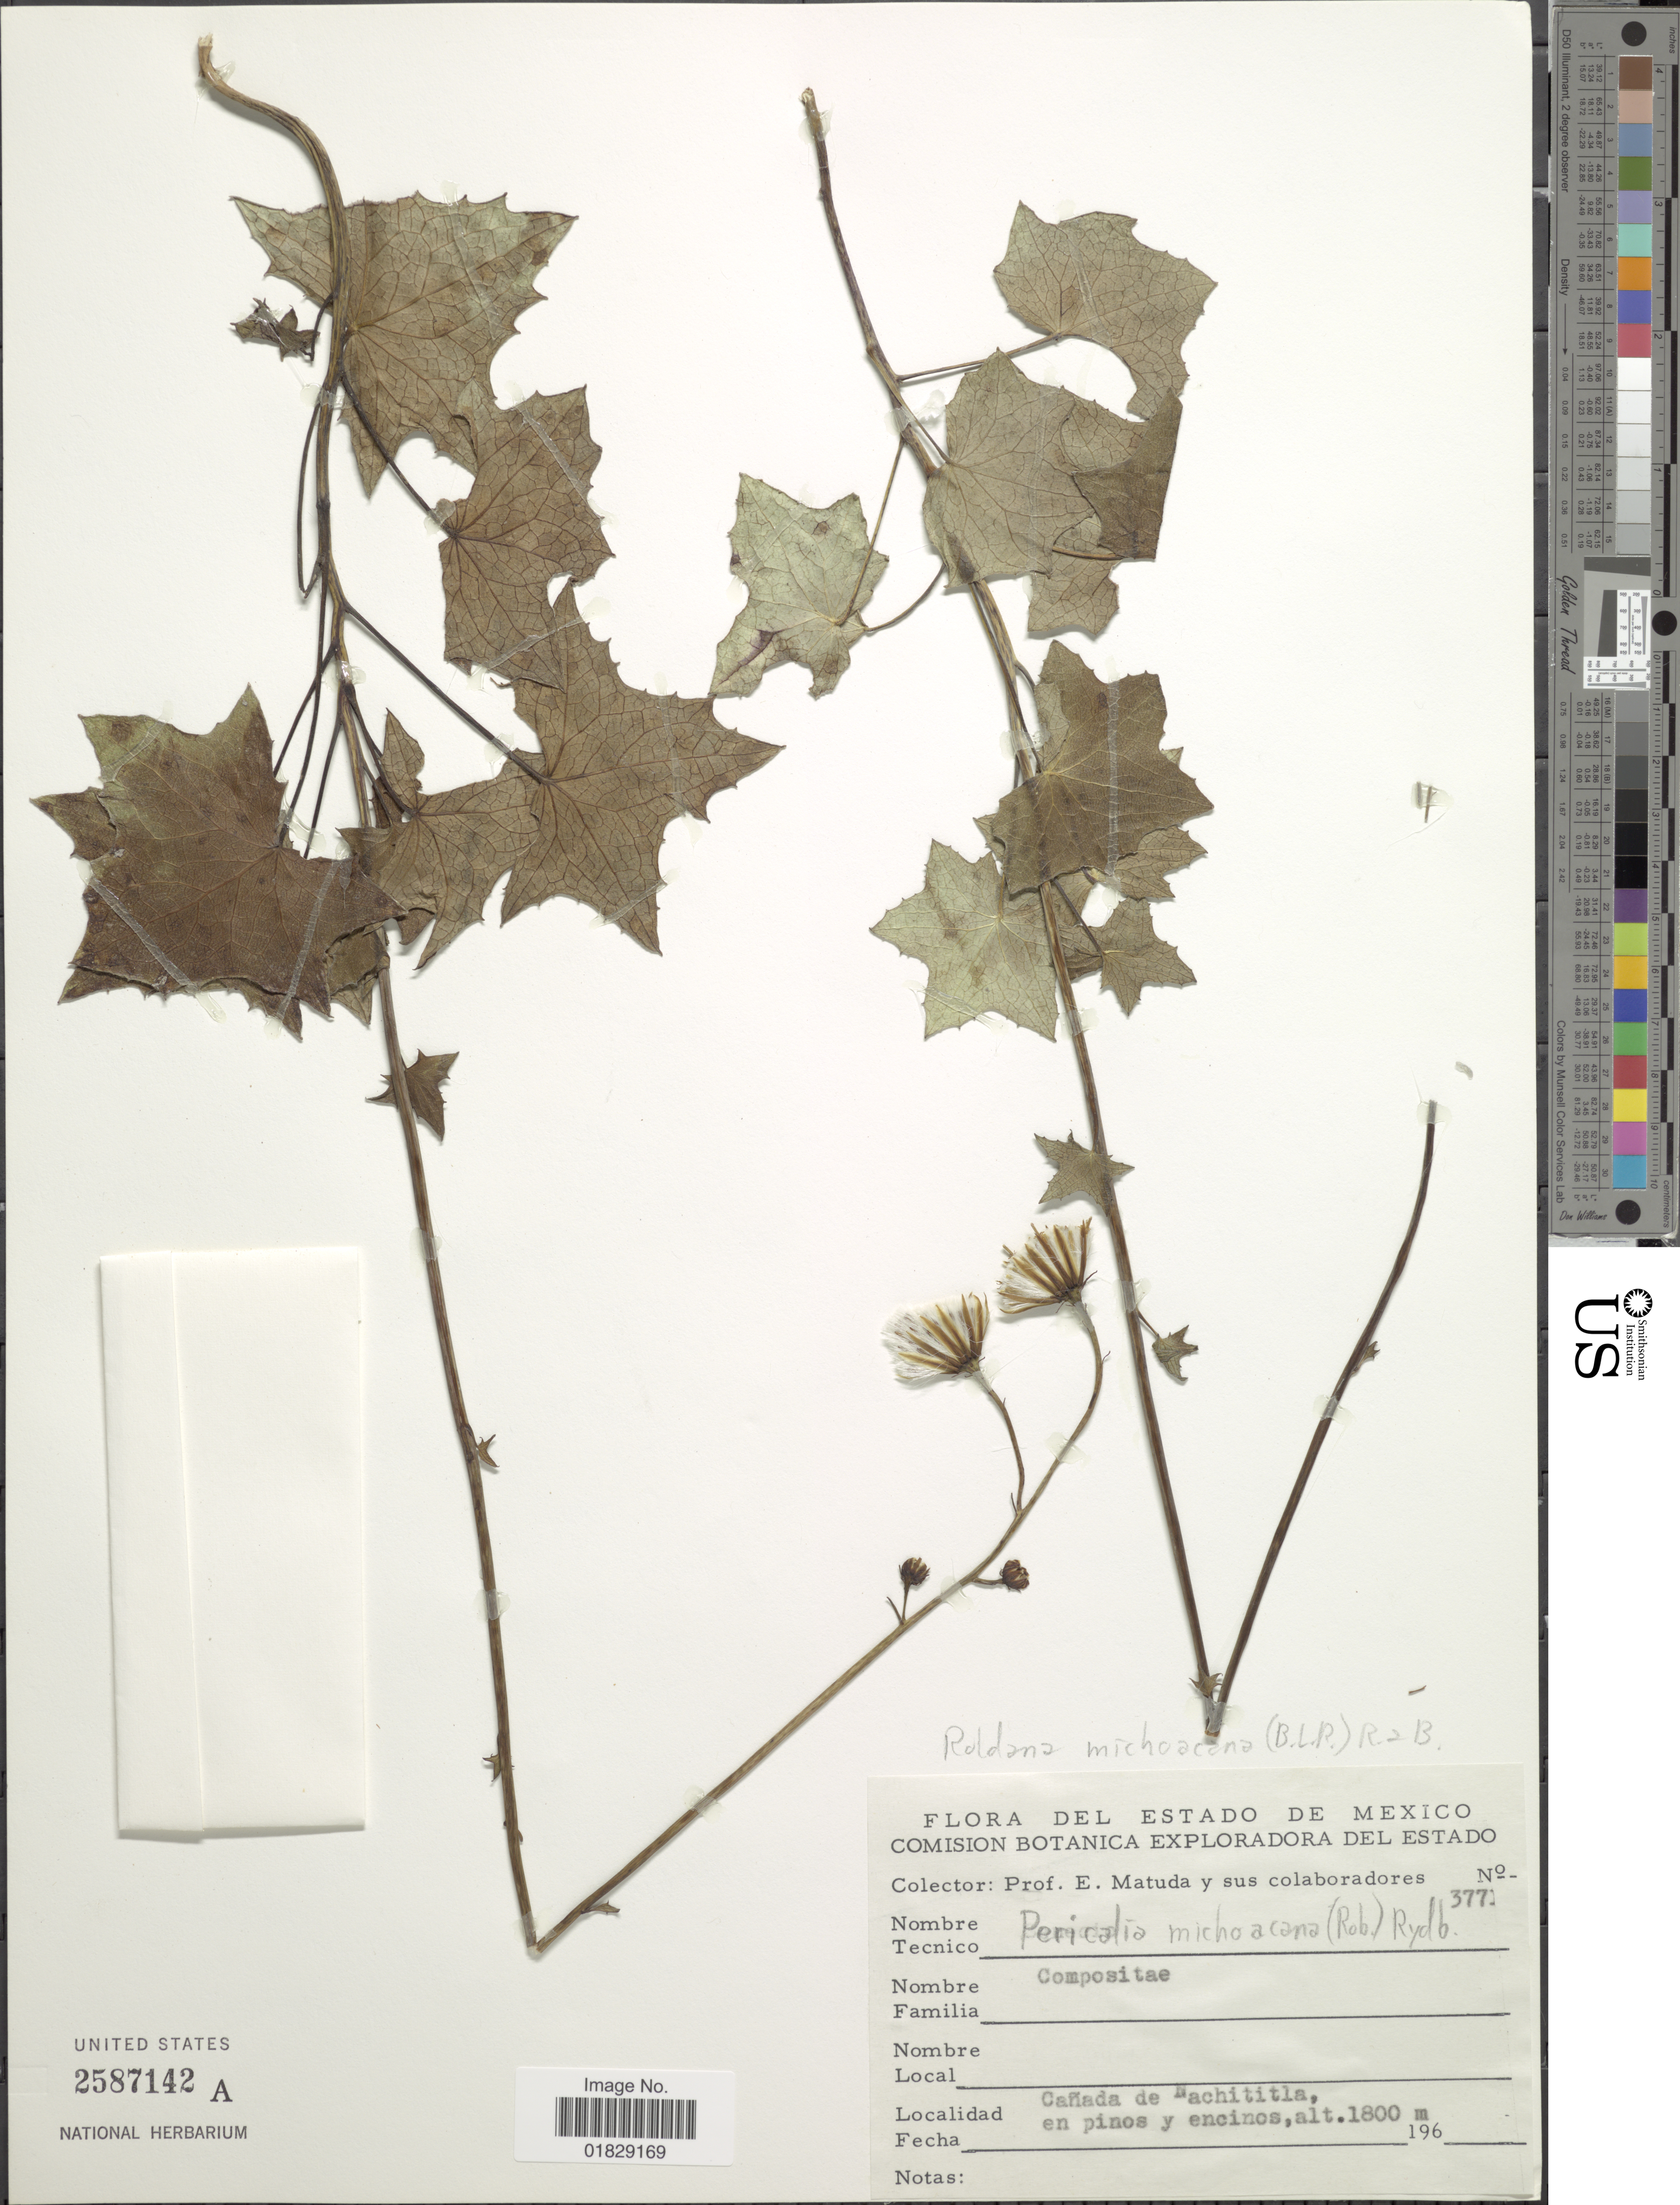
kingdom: Plantae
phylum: Tracheophyta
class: Magnoliopsida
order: Asterales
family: Asteraceae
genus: Roldana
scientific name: Roldana michoacana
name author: (B.L. Rob.) H. Rob. & Brettell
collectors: E. Matuda & et al.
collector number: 377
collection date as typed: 196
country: Mexico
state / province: México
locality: Estado de Mexico. Cañada de Nachititla, en pinos y encinos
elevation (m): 1800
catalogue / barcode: US 2587142A